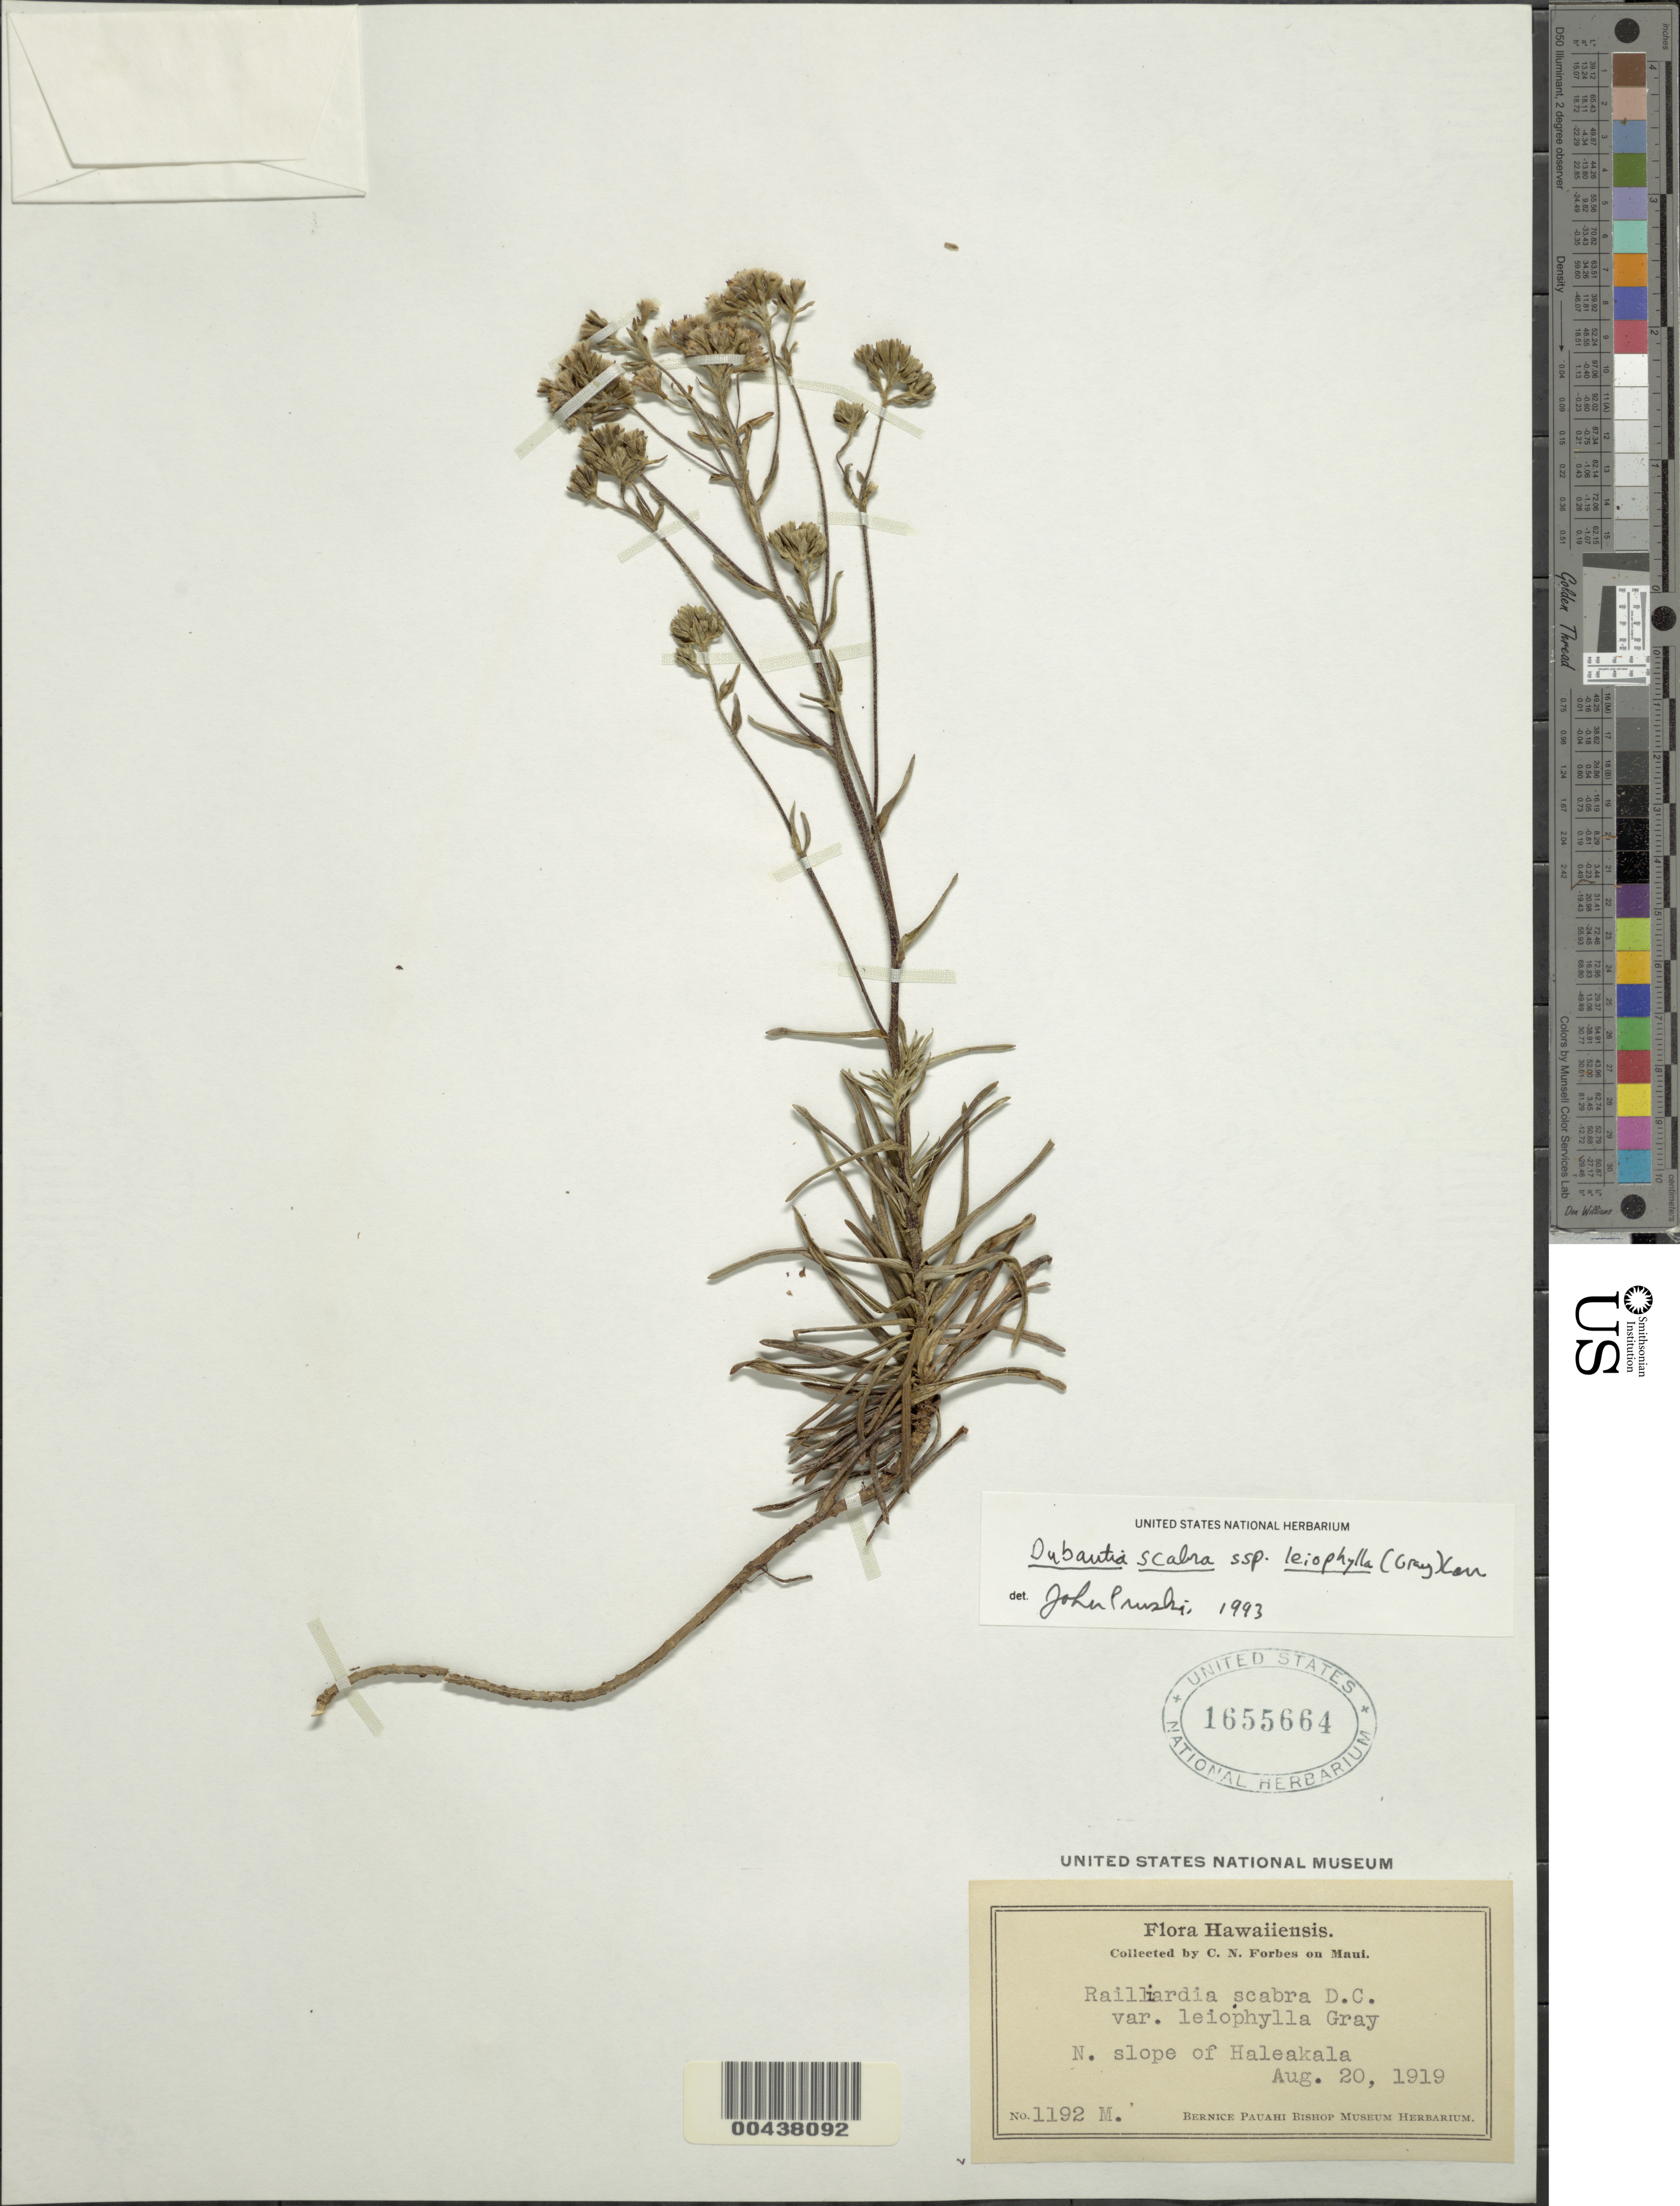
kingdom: Plantae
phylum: Tracheophyta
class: Magnoliopsida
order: Asterales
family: Asteraceae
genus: Dubautia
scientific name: Dubautia scabra subsp. leiophylla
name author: (A. Gray) G.D. Carr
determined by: Pruski, J. F.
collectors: C. N. Forbes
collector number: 1192 M.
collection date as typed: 20 Aug 1919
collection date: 1919-08-20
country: United States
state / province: Hawaii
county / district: Maui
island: Maui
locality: North slope of Haleakala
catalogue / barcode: US 1655664